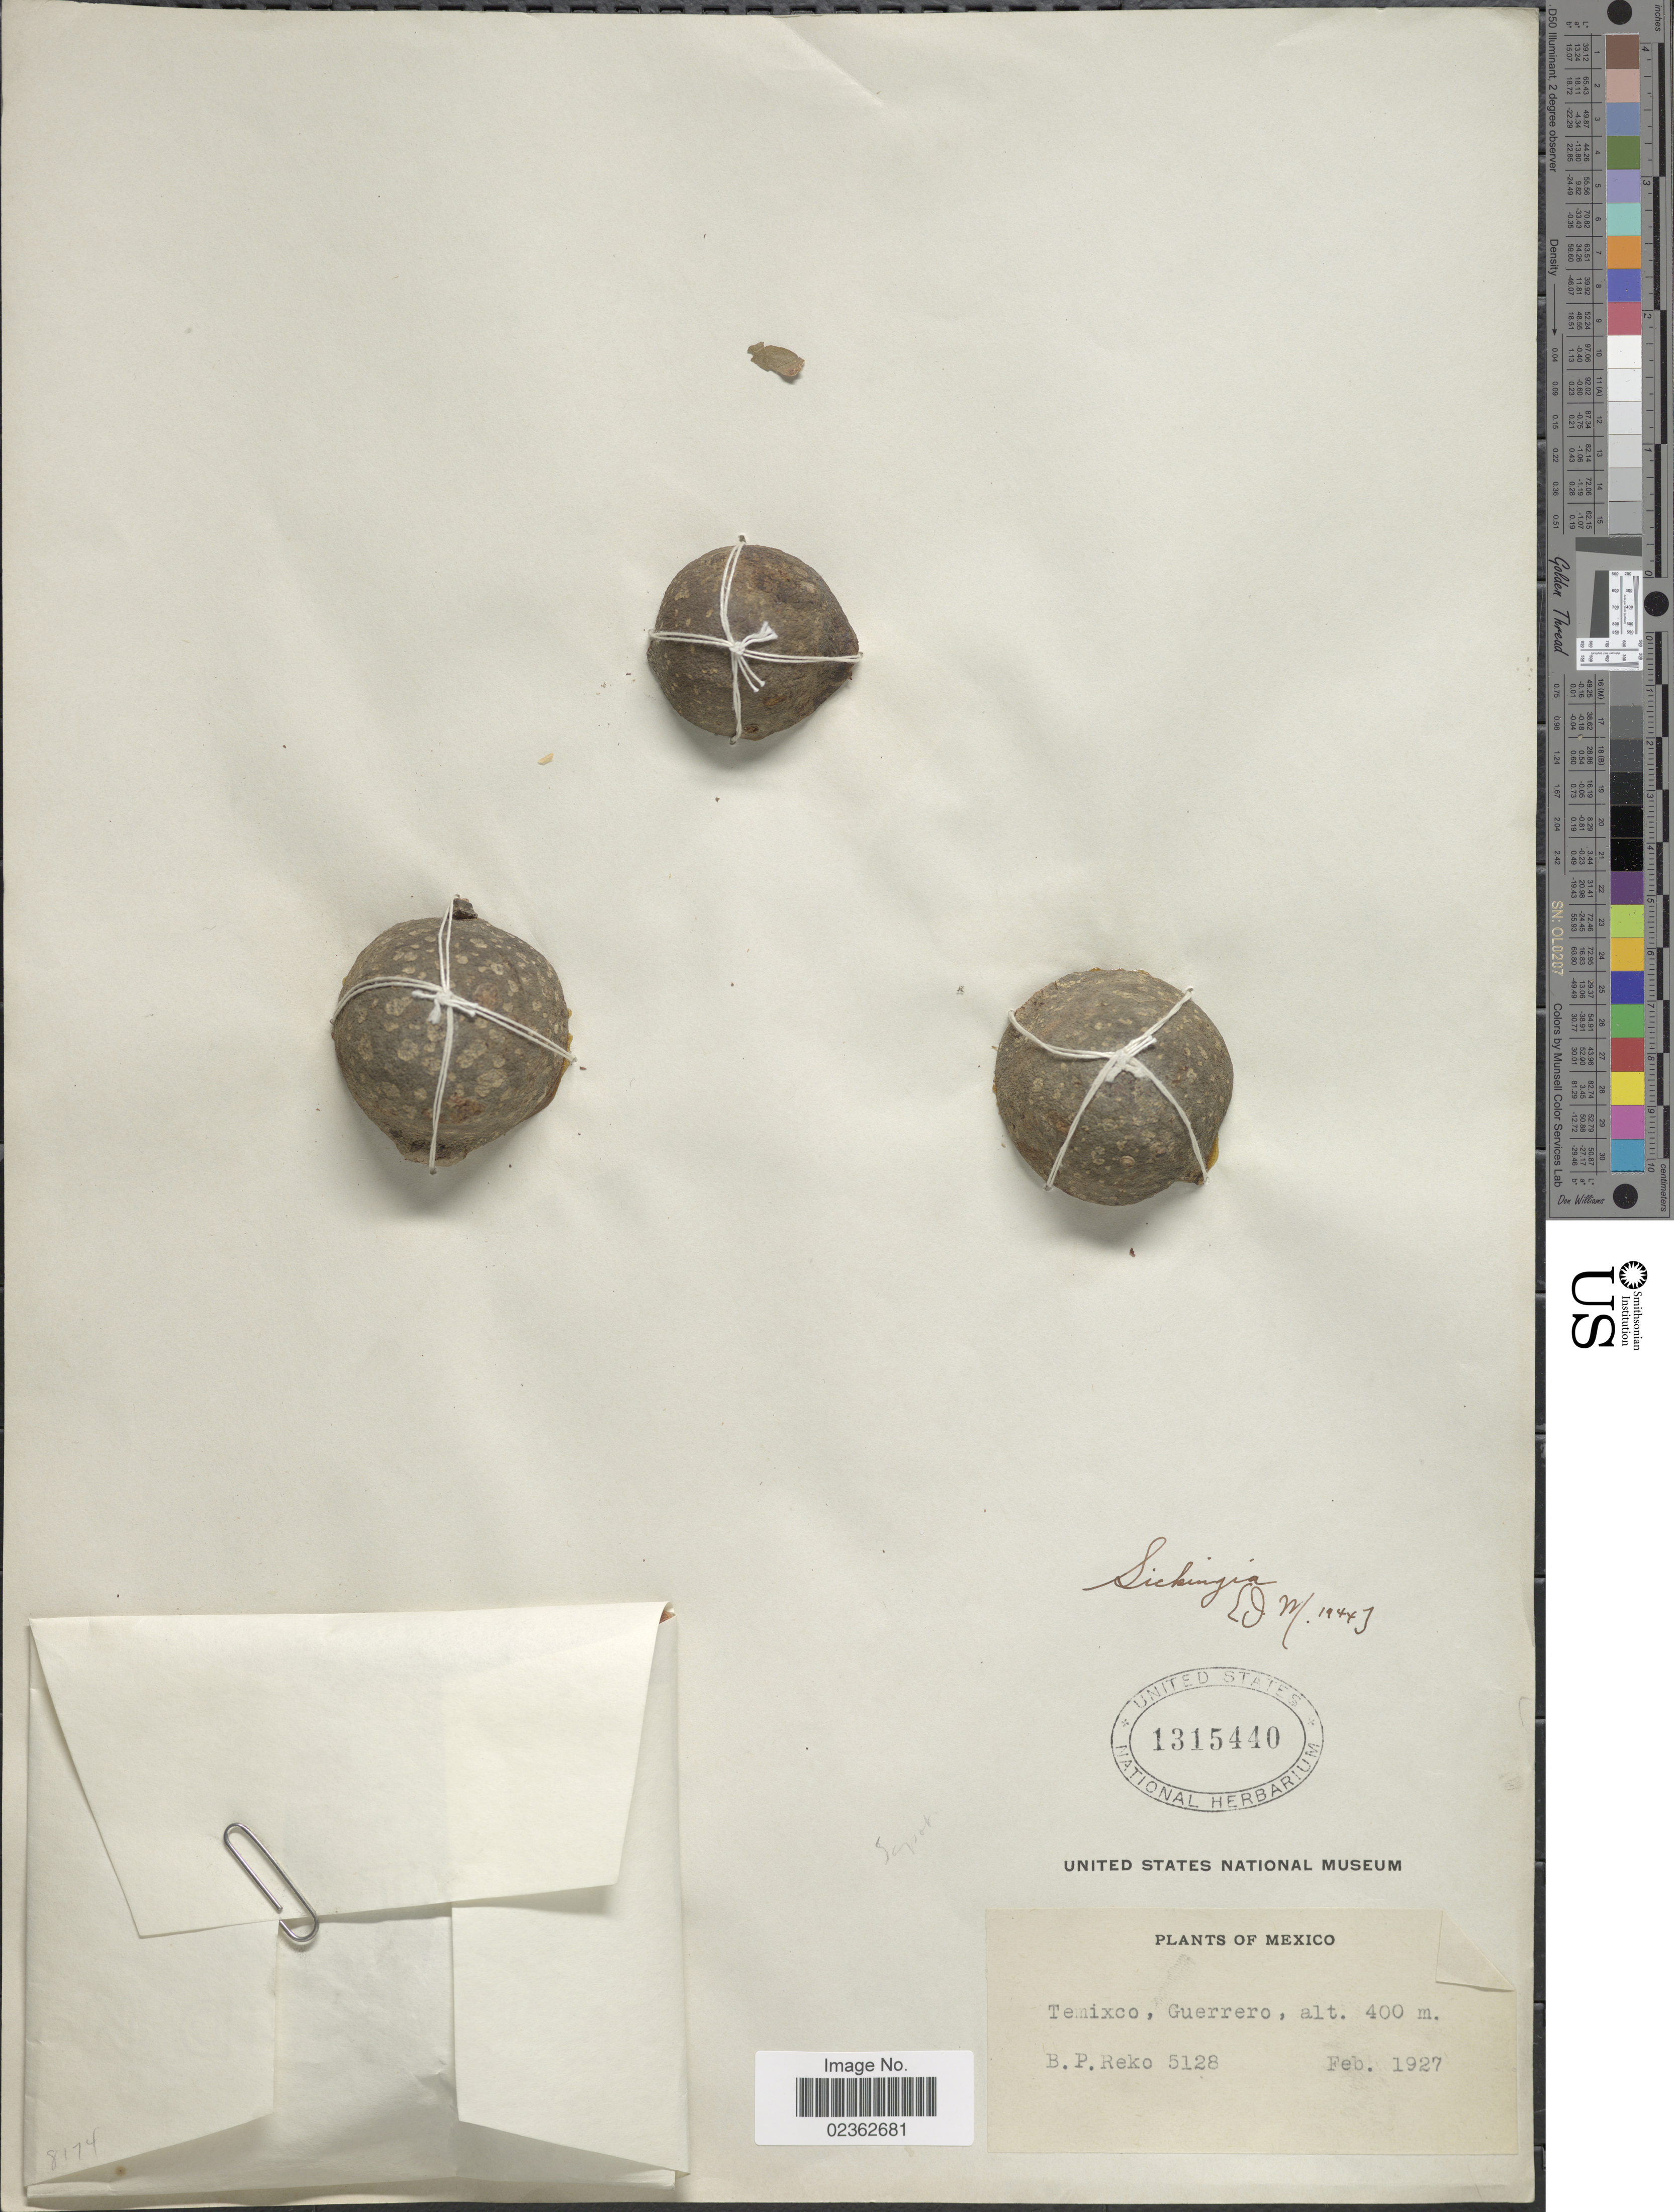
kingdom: Plantae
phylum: Tracheophyta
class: Magnoliopsida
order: Gentianales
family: Rubiaceae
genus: Simira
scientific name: Simira mexicana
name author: (Bullock) Steyerm.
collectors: B. P. Reko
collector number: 5128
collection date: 1927-02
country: Mexico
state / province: Guerrero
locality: Temixco.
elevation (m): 400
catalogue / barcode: US 1315440